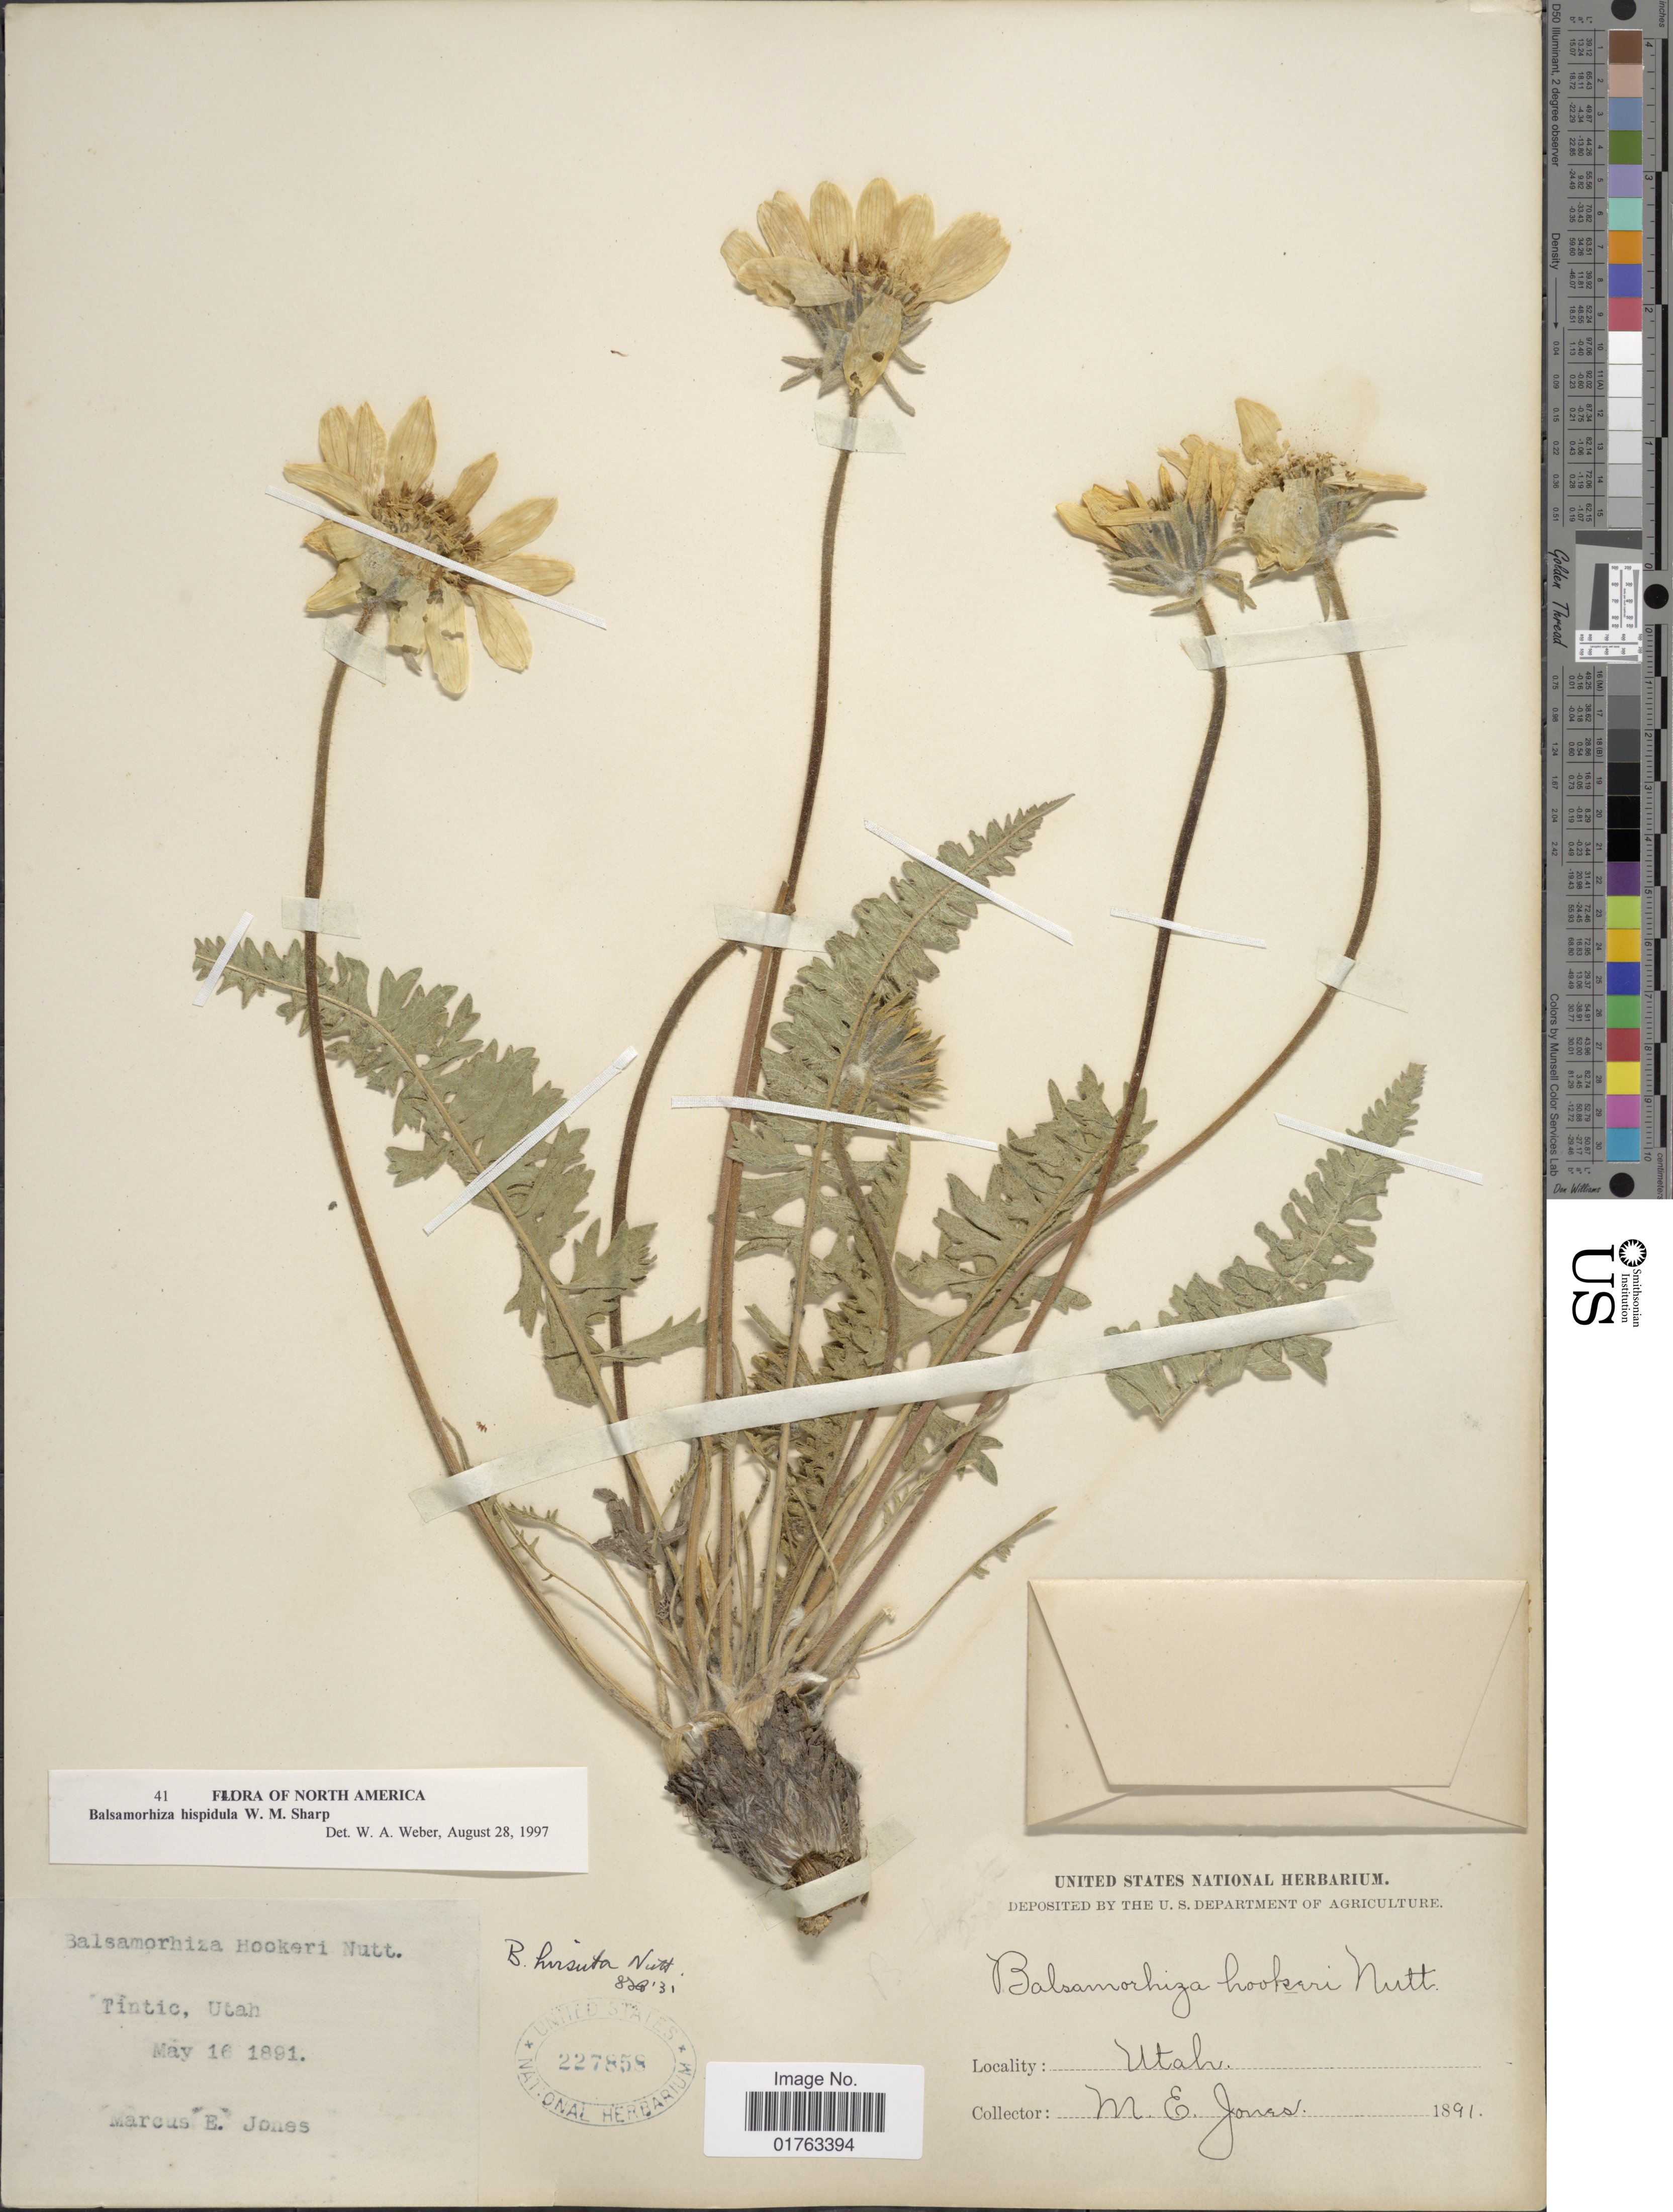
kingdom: Plantae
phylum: Tracheophyta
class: Magnoliopsida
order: Asterales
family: Asteraceae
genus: Balsamorhiza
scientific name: Balsamorhiza hispidula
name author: W.M. Sharp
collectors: M. E. Jones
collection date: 1891-05-16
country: United States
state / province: Utah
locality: Tintic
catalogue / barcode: US 227858